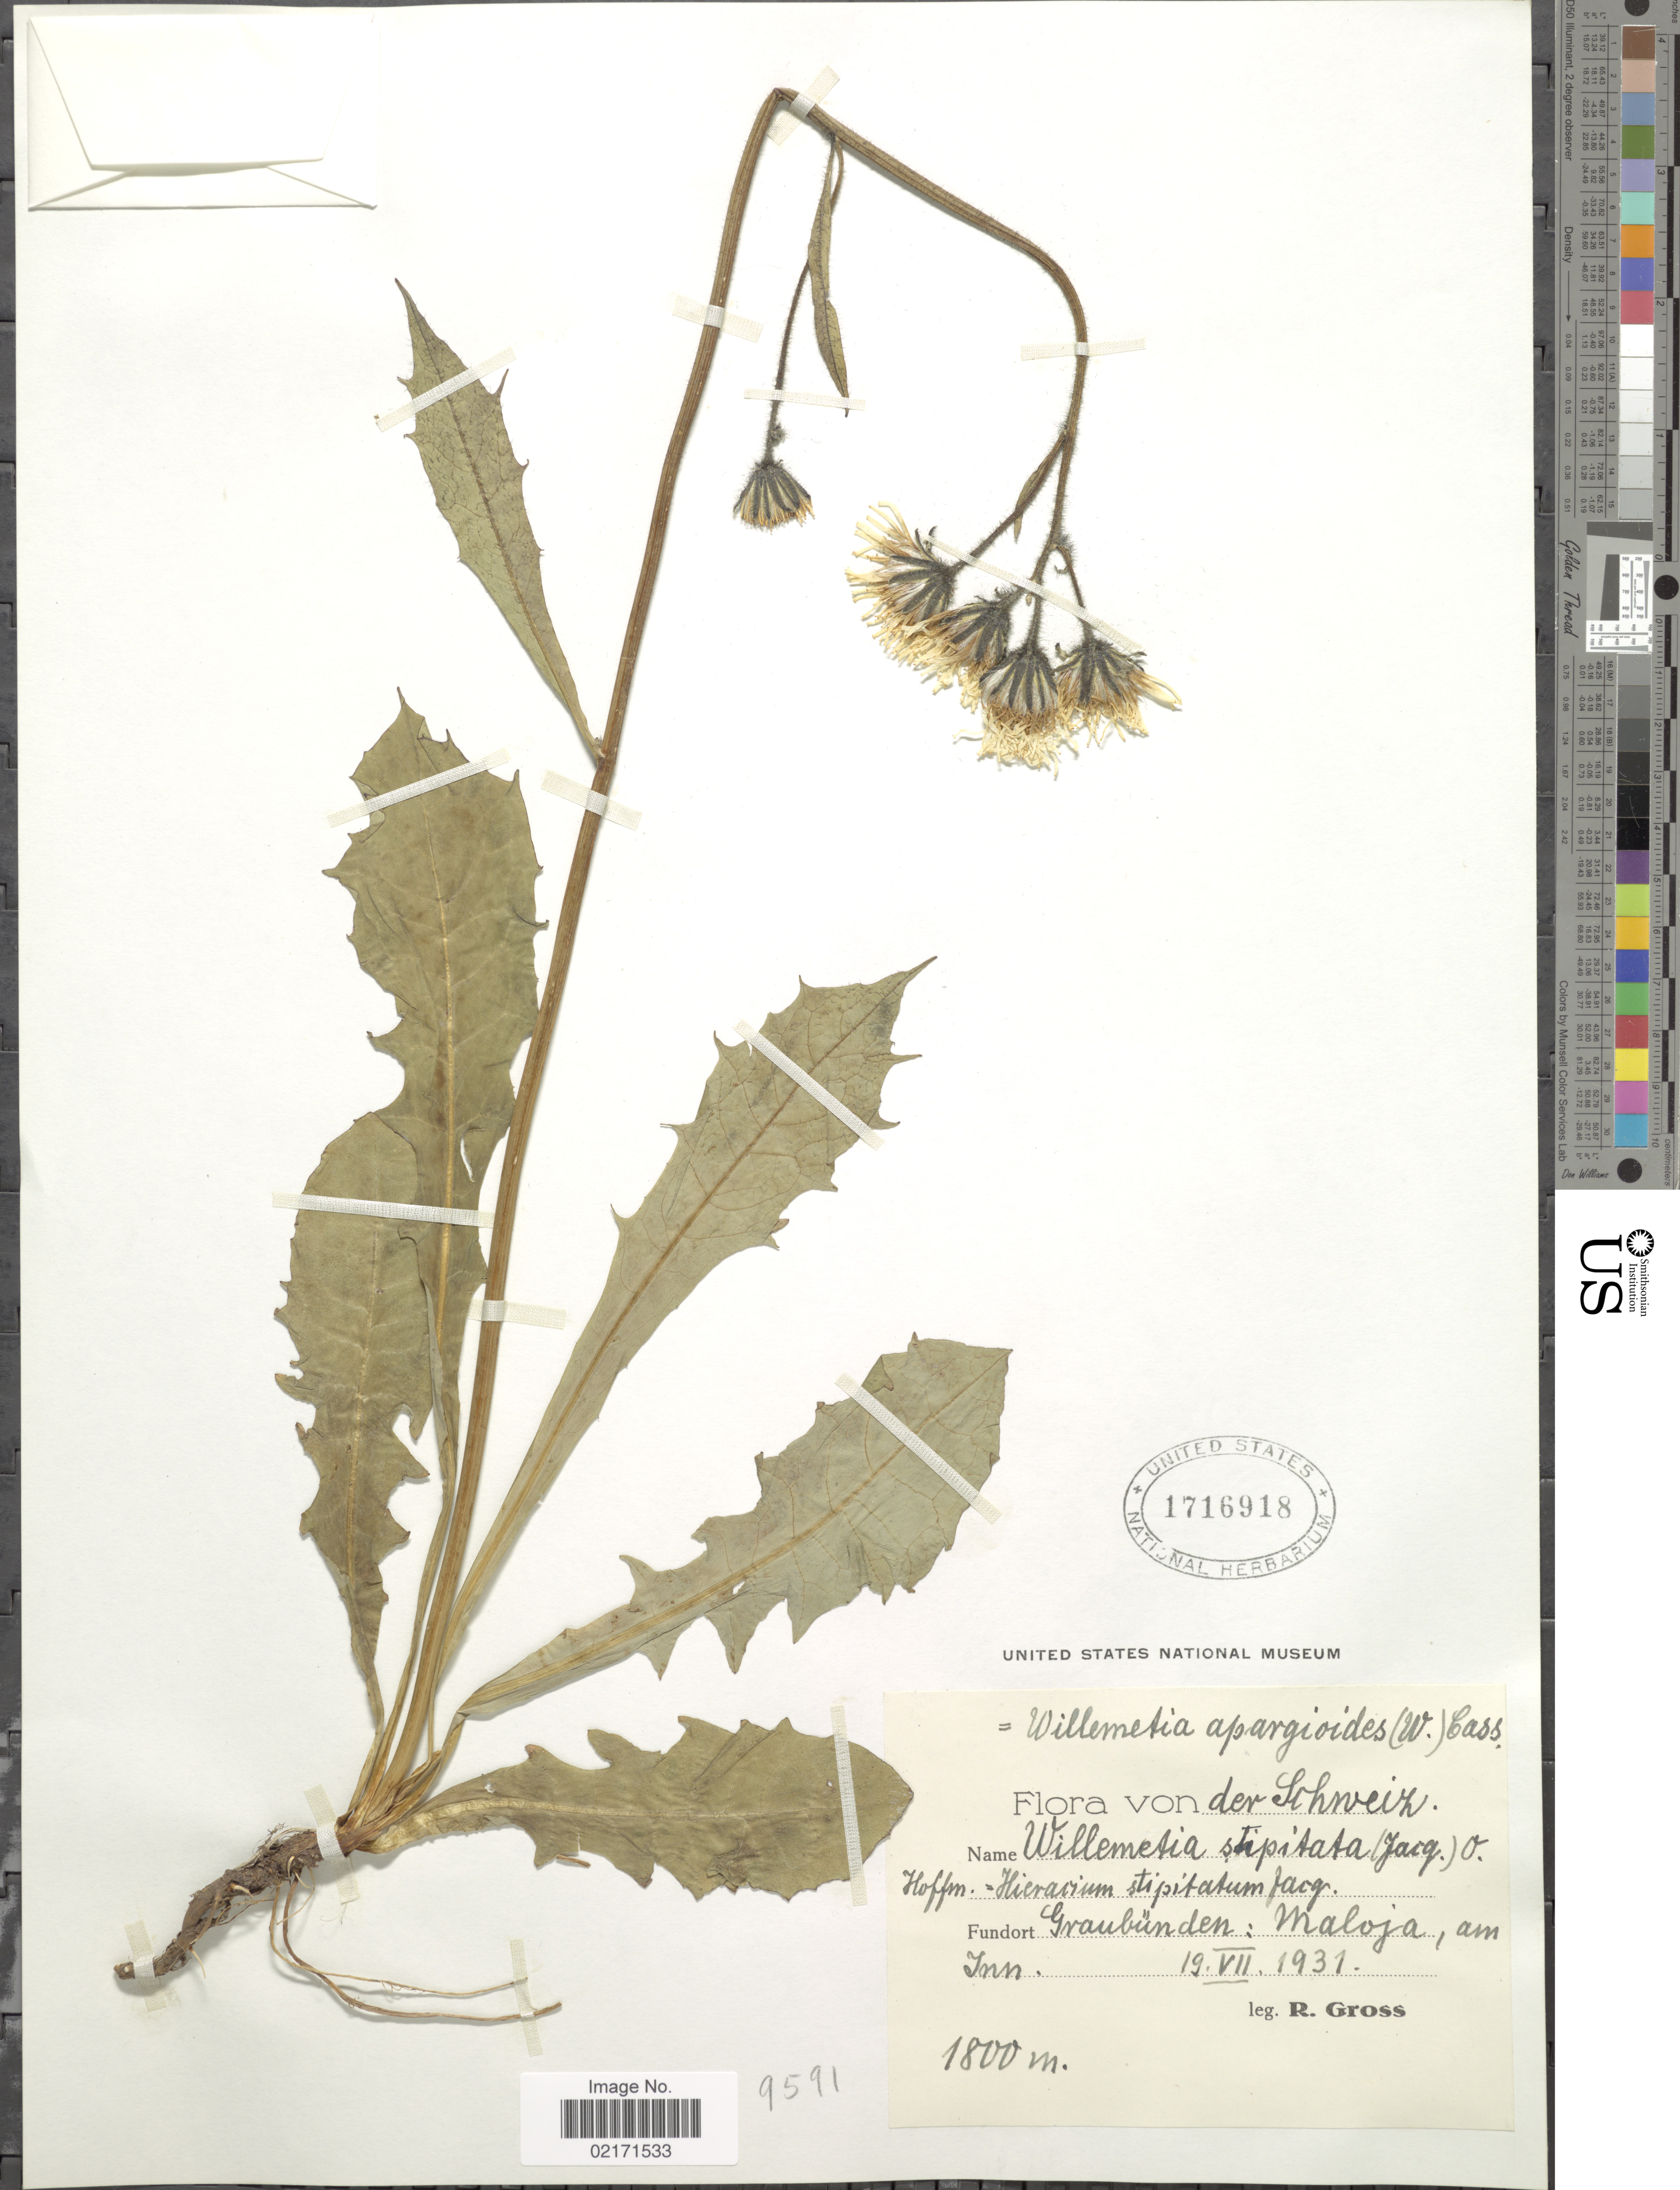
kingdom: Plantae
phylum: Tracheophyta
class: Magnoliopsida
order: Asterales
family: Asteraceae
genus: Willemetia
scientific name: Willemetia apargioides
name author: Neck. ex Rchb.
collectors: R. Gross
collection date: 1931-07-19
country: Switzerland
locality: Fundort Graubunden: Maloja, am Inn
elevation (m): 1800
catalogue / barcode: US 1716918